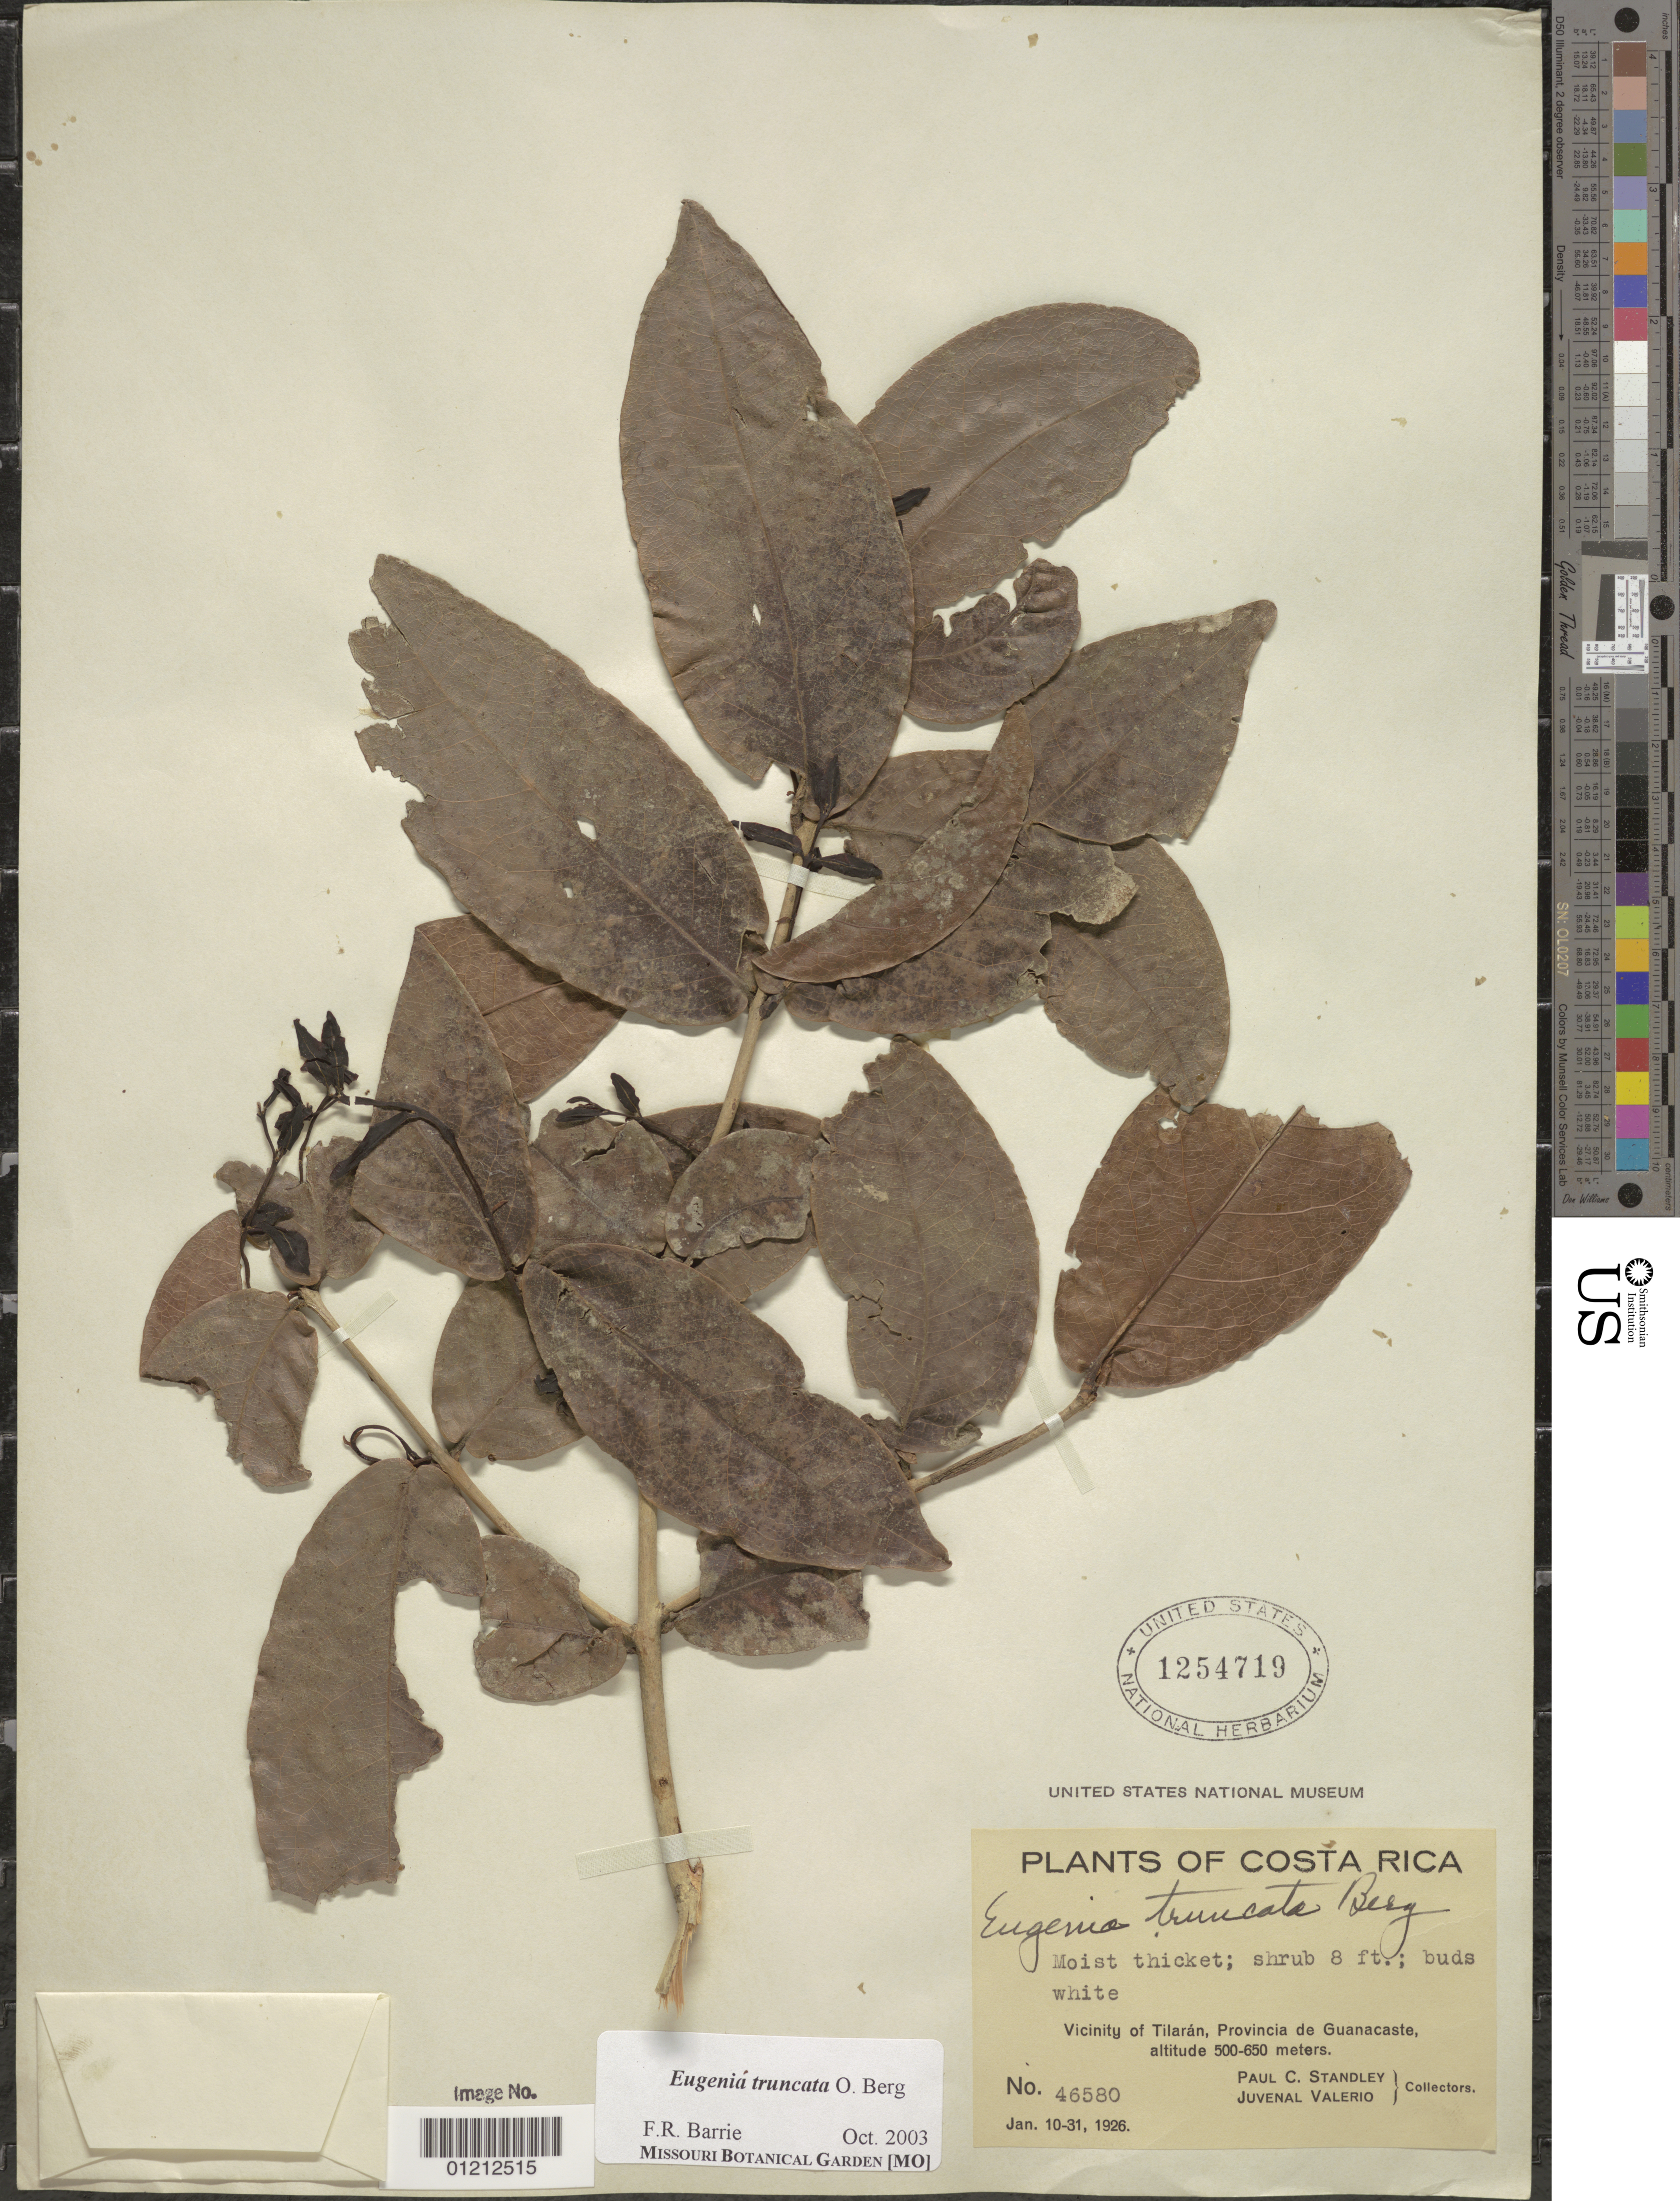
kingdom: Plantae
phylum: Tracheophyta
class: Magnoliopsida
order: Myrtales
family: Myrtaceae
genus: Eugenia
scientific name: Eugenia truncata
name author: O. Berg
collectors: P. C. Standley & J. Valerio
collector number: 46580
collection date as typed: Jan. 10-31, 1926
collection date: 1926-01-10/1926-01-31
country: Costa Rica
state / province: Guanacaste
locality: Vicinity of Tilarán, Provincia de Guanacaste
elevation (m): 500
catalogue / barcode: US 1254719